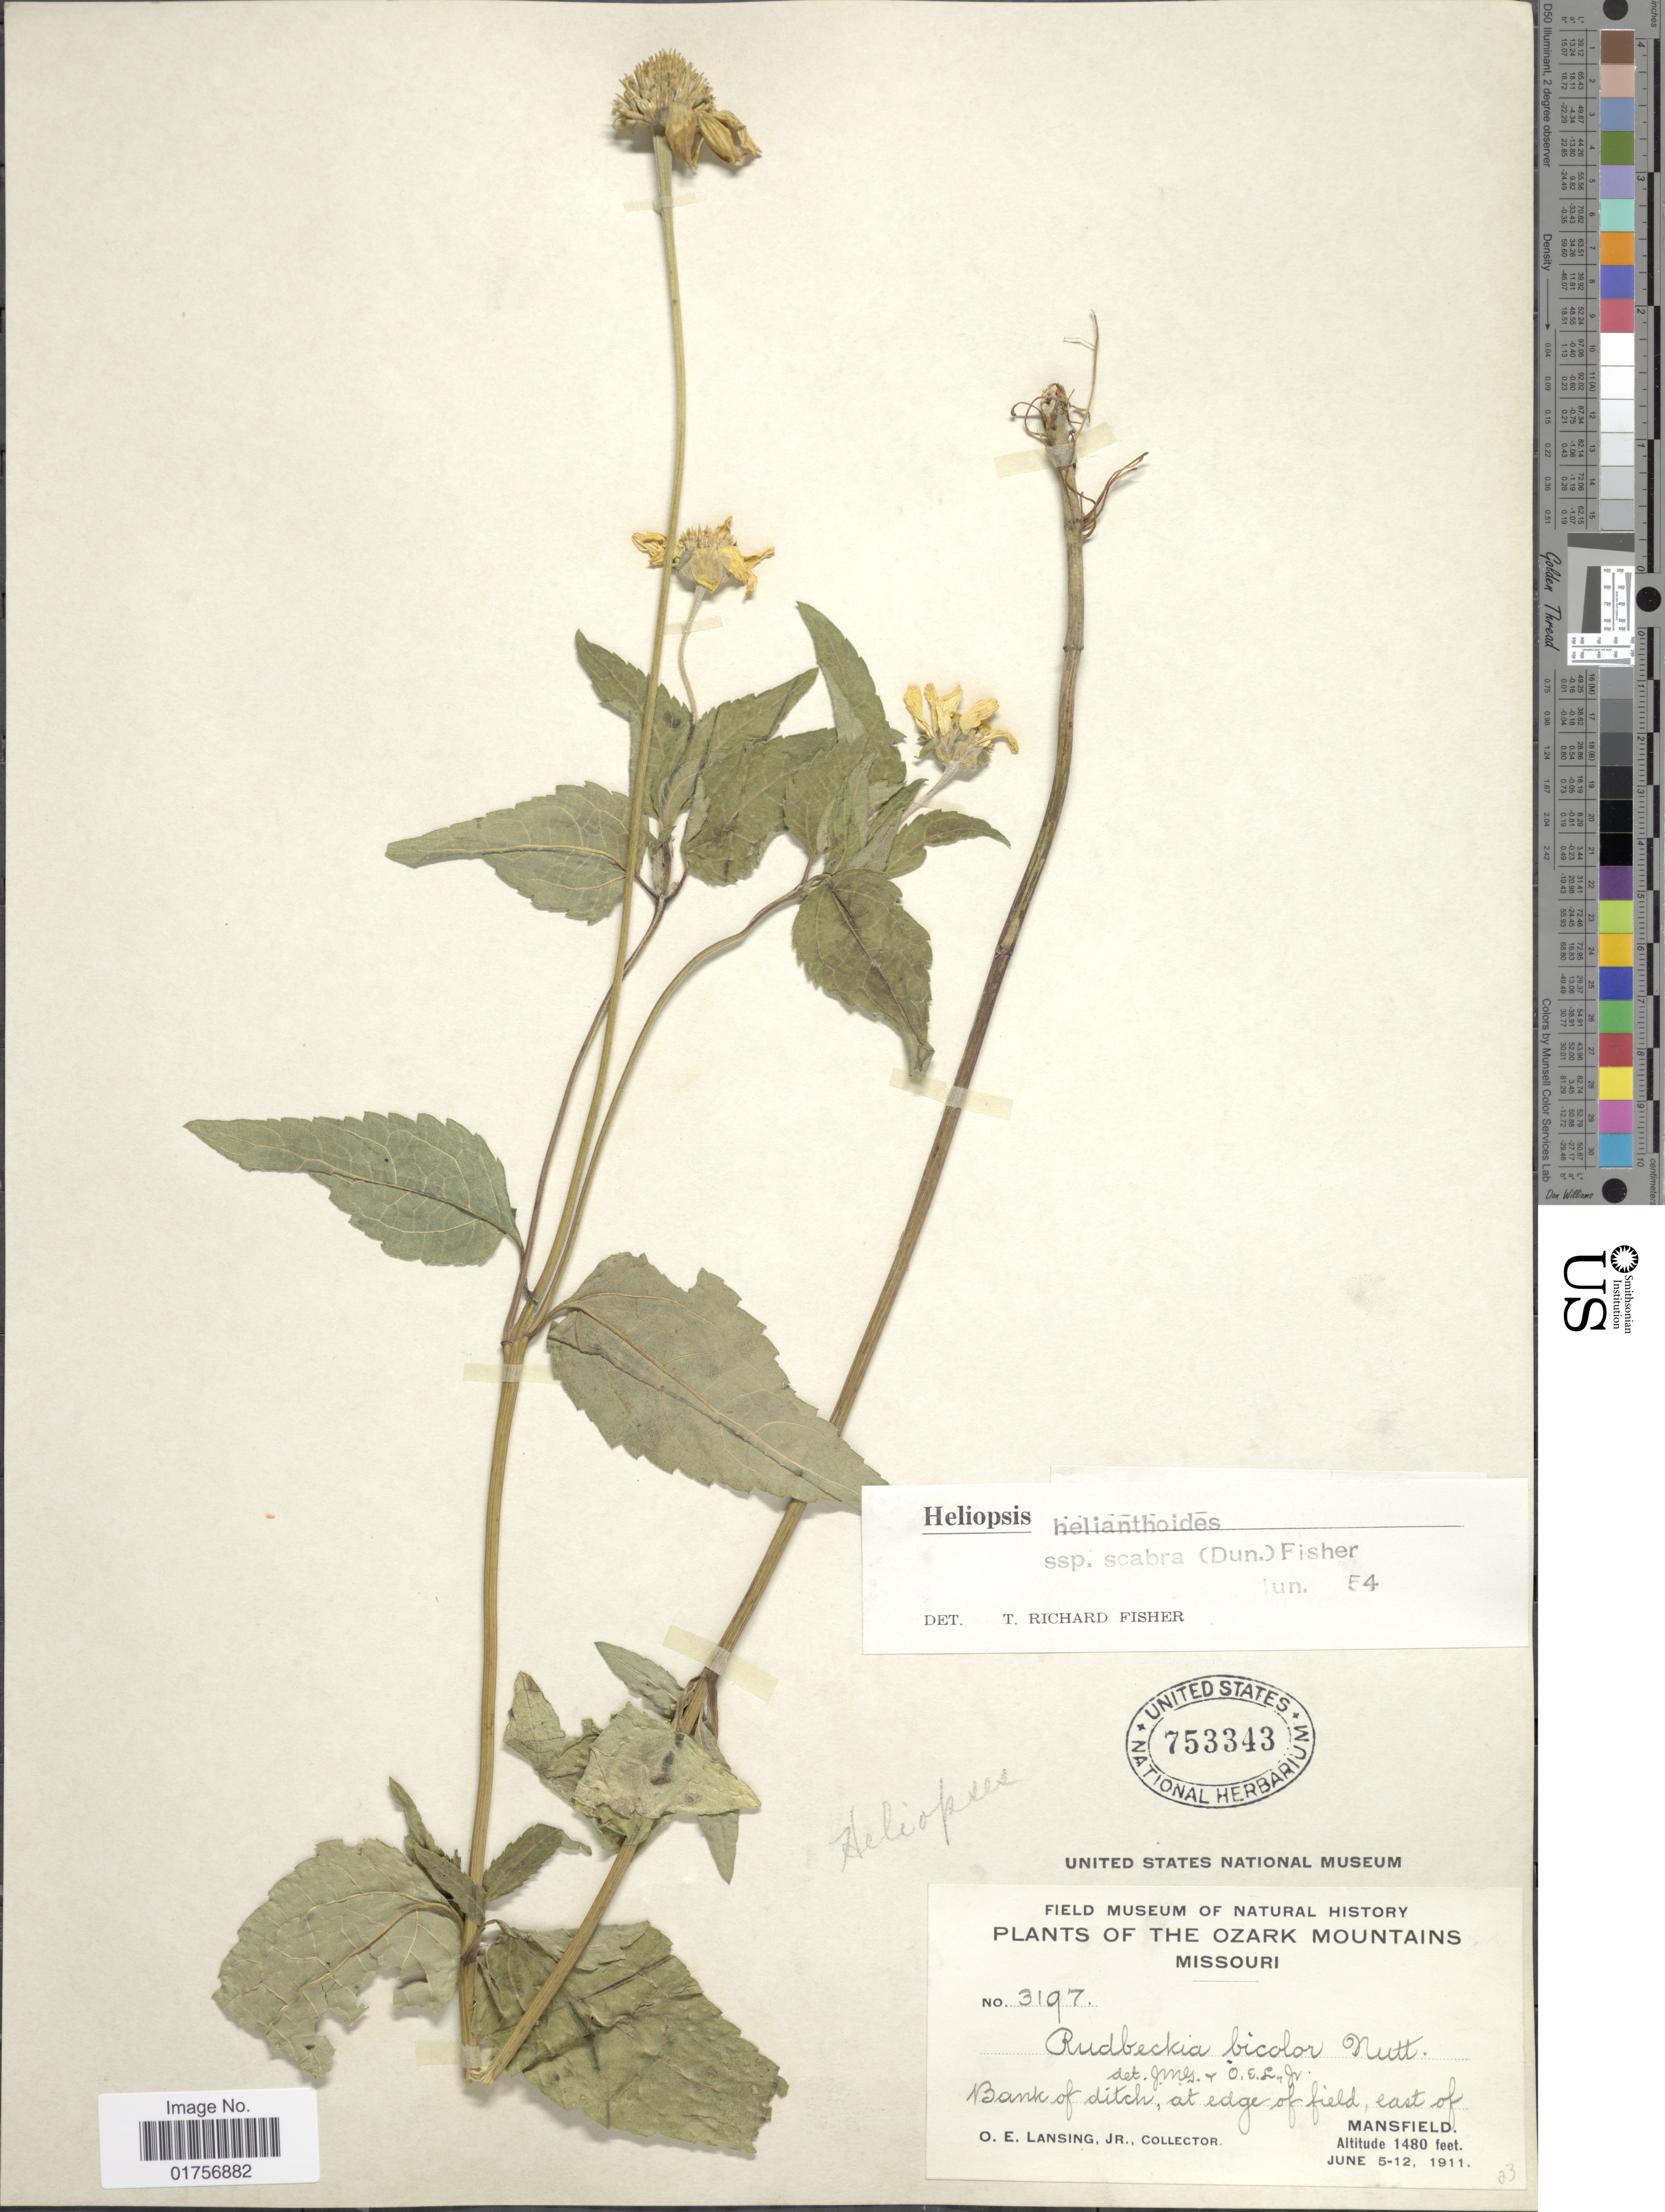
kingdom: Plantae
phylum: Tracheophyta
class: Magnoliopsida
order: Asterales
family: Asteraceae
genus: Heliopsis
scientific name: Heliopsis helianthoides var. scabra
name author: (Dunal) T.R. Fisher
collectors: O. E. Lansing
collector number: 3197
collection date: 1911-06-05/1911-06-12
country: United States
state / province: Missouri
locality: The Ozark Mountains, Bank of ditch, at edge of field, East of Mansfield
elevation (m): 451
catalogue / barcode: US 753343